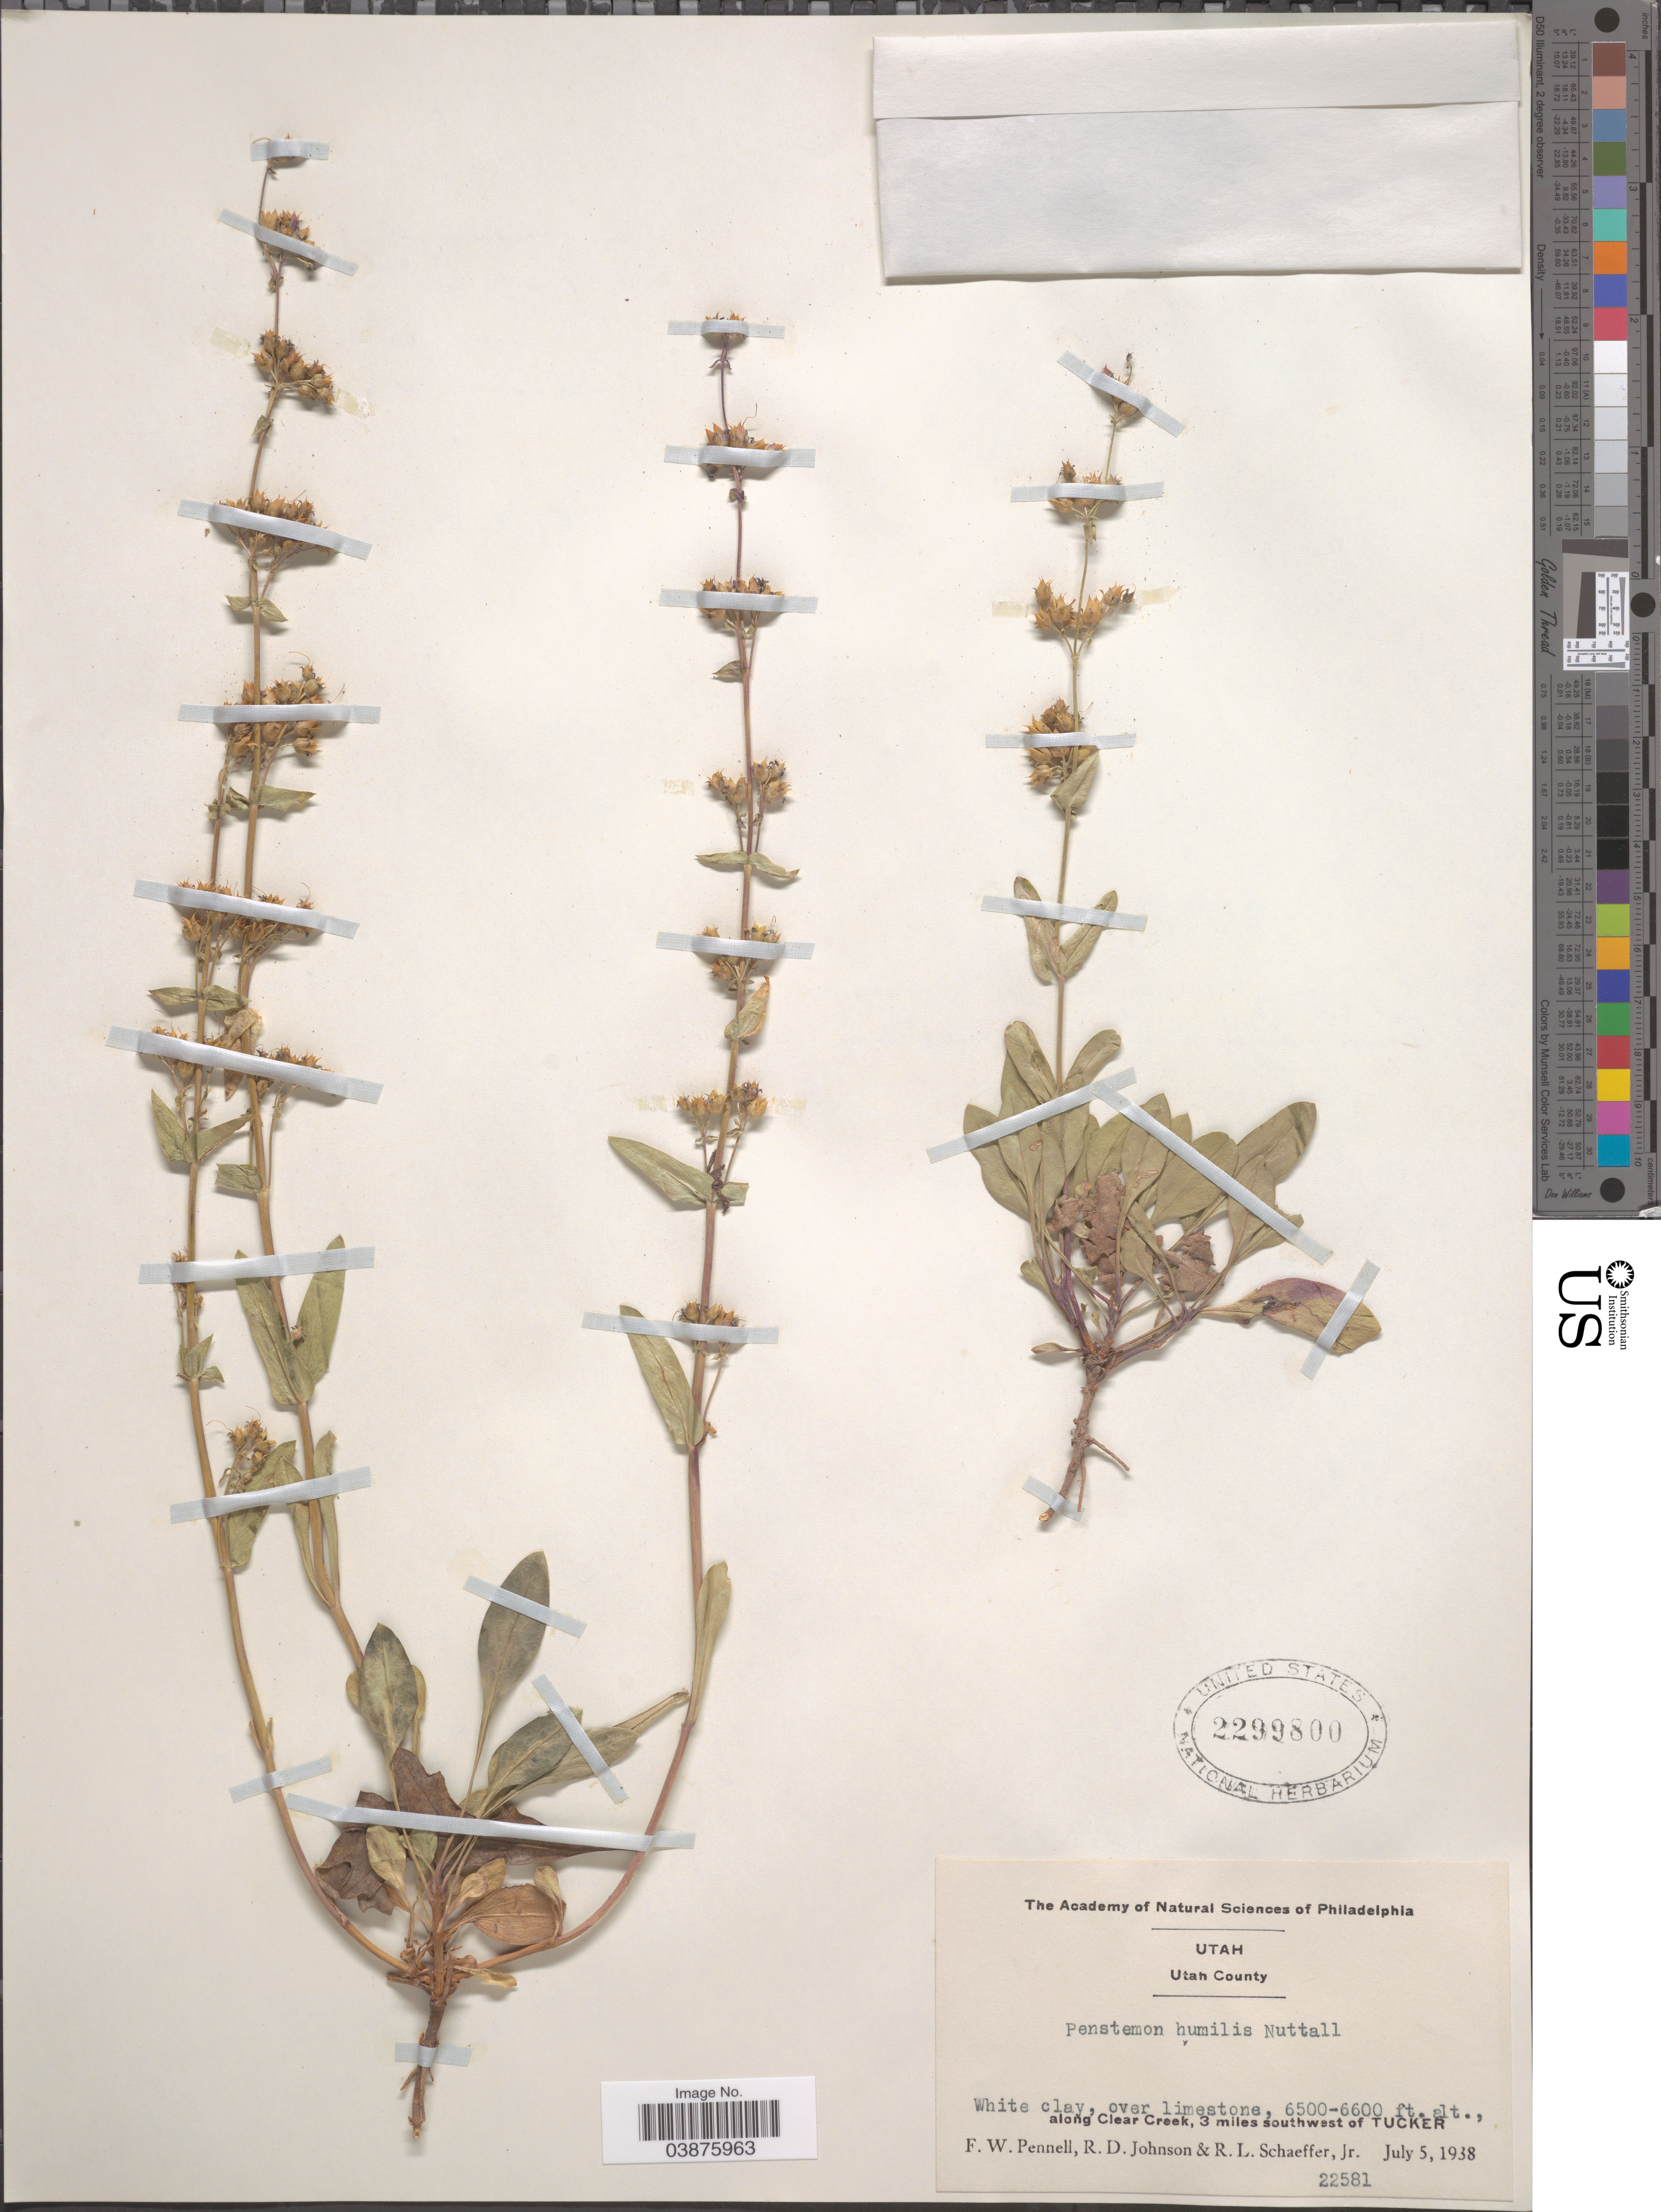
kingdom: Plantae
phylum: Tracheophyta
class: Magnoliopsida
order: Lamiales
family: Plantaginaceae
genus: Penstemon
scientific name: Penstemon humilis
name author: Nutt. ex A. Gray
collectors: F. W. Pennell, R. D. Johnson & R. L. Schaeffer Jr.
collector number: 22581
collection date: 1938-07-05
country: United States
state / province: Utah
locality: Utah County. Along Clear Creek, 3 miles southwest of Tucker.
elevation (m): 1981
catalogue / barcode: US 2299800